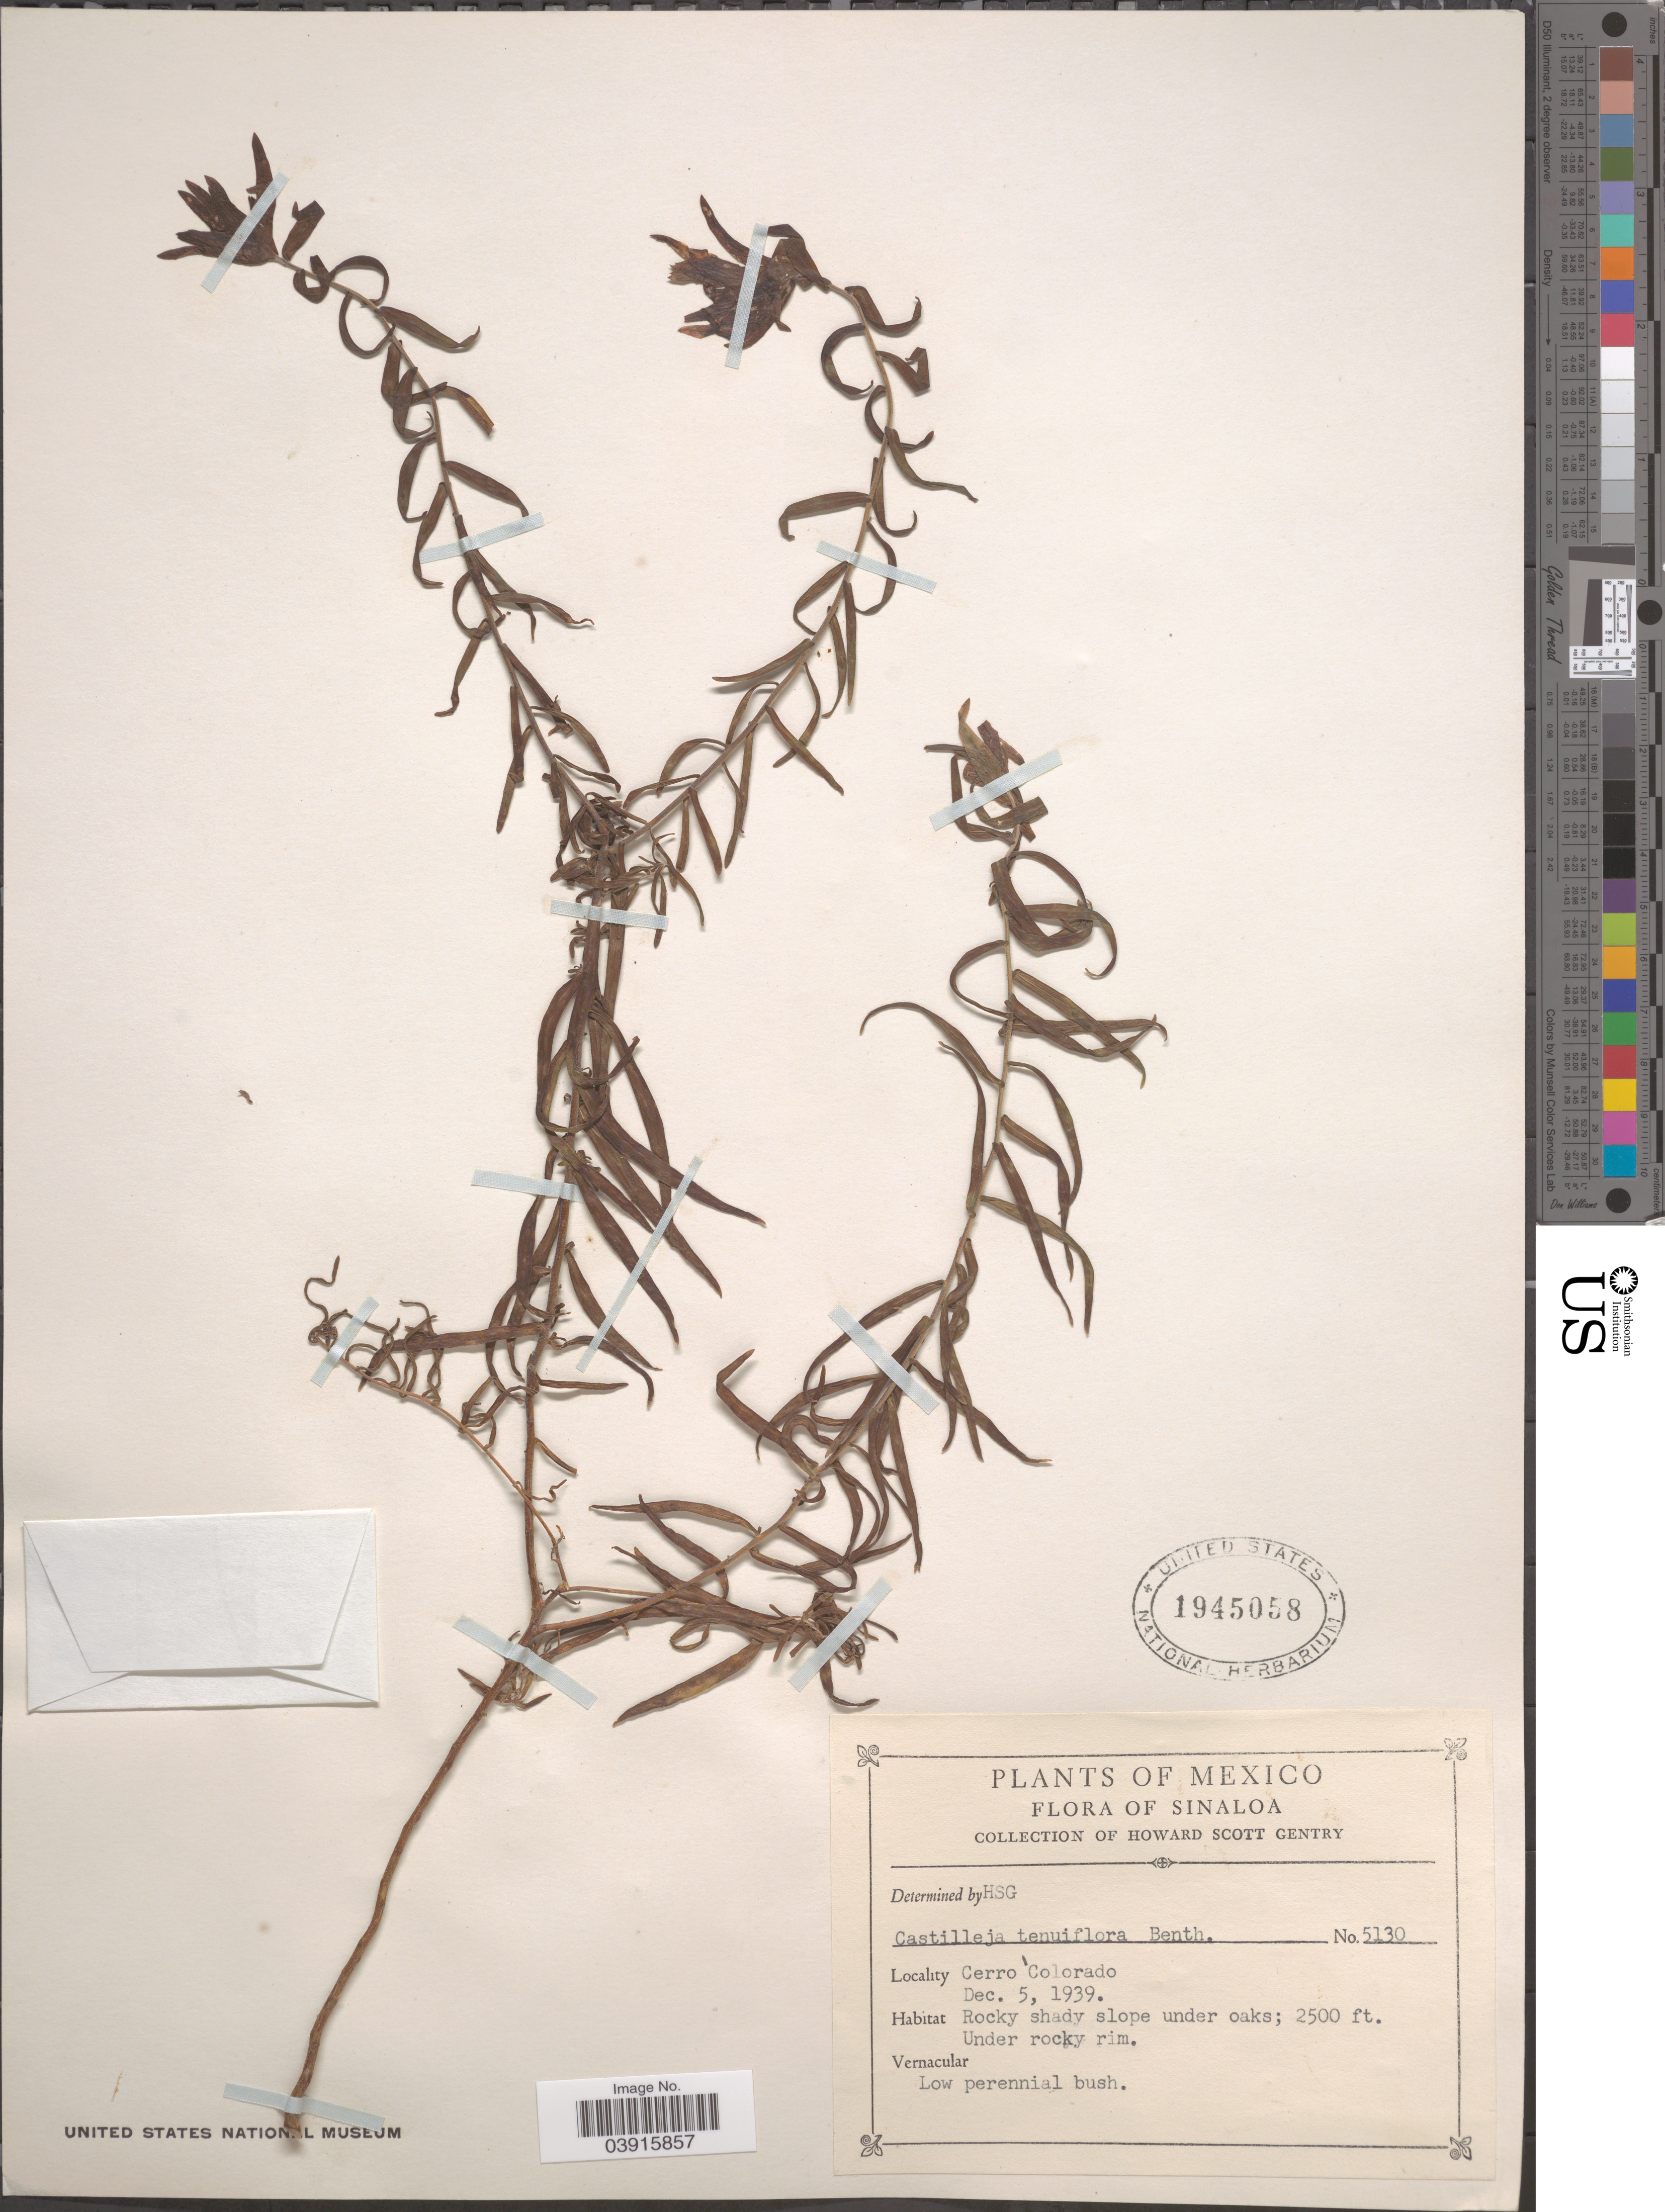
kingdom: Plantae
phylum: Tracheophyta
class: Magnoliopsida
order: Lamiales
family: Orobanchaceae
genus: Castilleja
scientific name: Castilleja tenuiflora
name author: Benth.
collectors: H. S. Gentry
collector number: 5130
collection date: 1939-12-05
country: Mexico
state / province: Sinaloa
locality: Cerro Colorado.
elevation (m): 762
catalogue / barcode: US 1945058